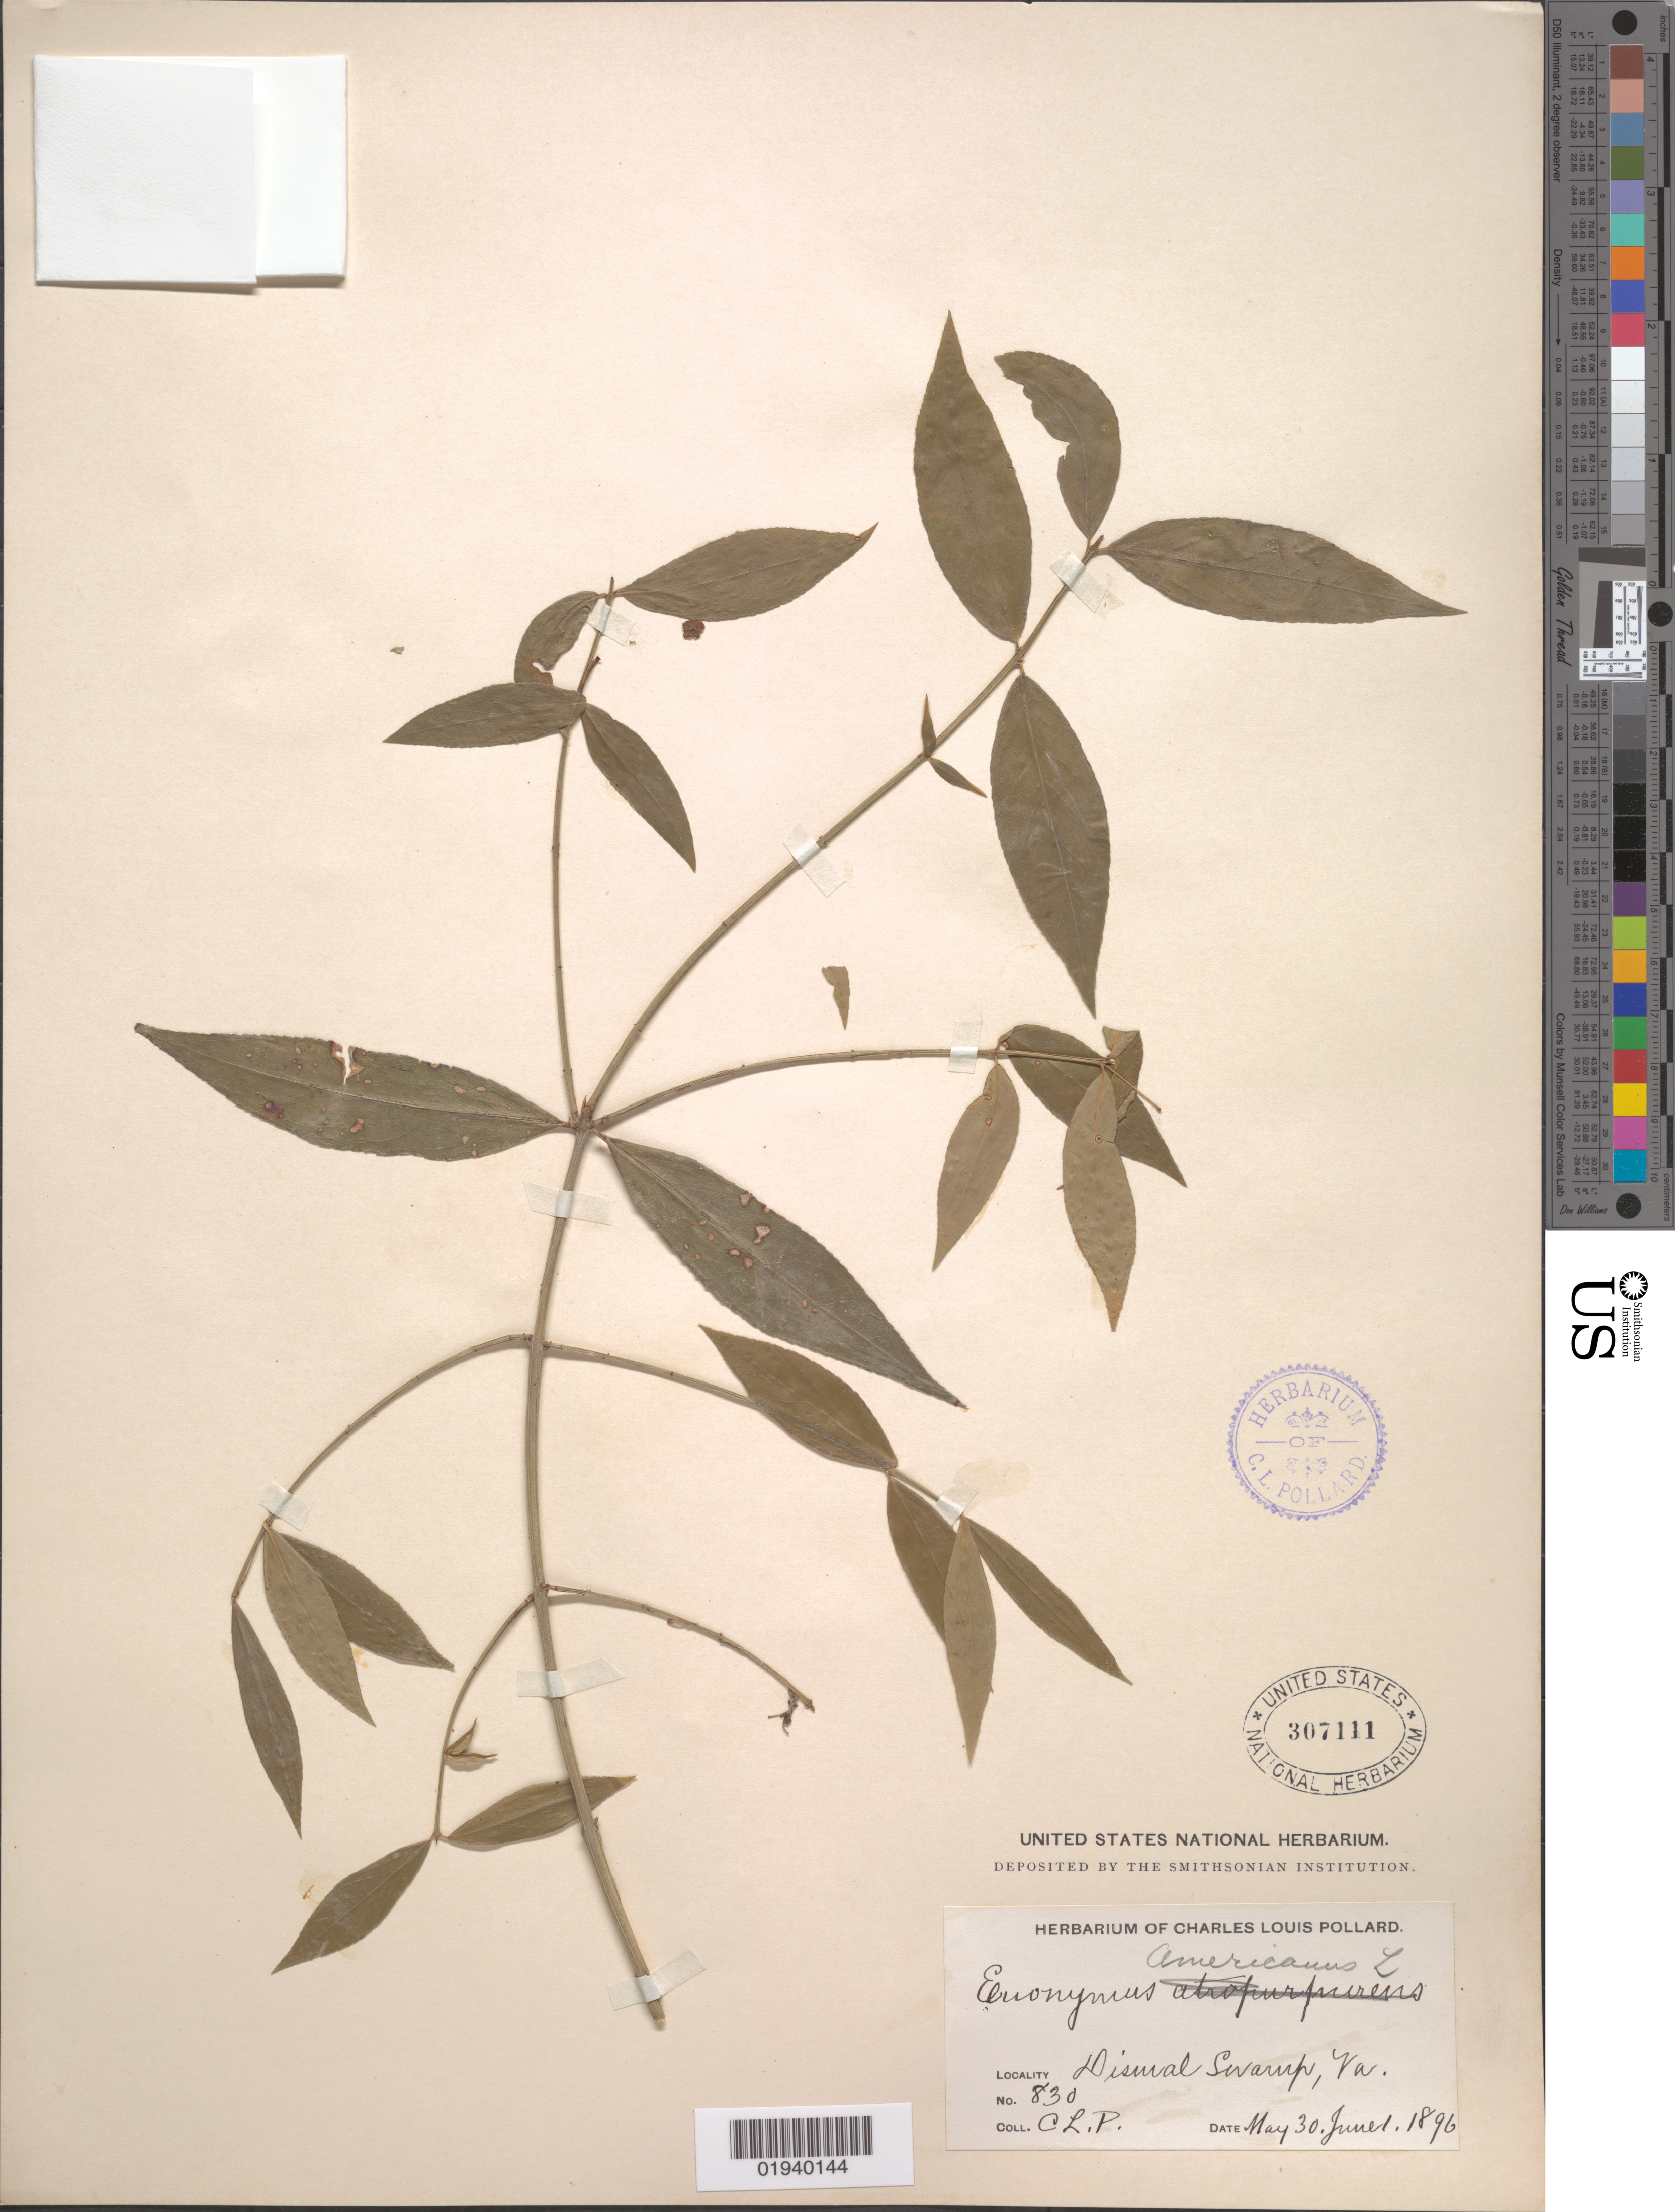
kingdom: Plantae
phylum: Tracheophyta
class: Magnoliopsida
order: Celastrales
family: Celastraceae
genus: Euonymus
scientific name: Euonymus americanus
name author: L.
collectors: C. L. Pollard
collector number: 830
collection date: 1896-05-30/1896-06-01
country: United States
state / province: Virginia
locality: Dismal Swamp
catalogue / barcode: US 307111